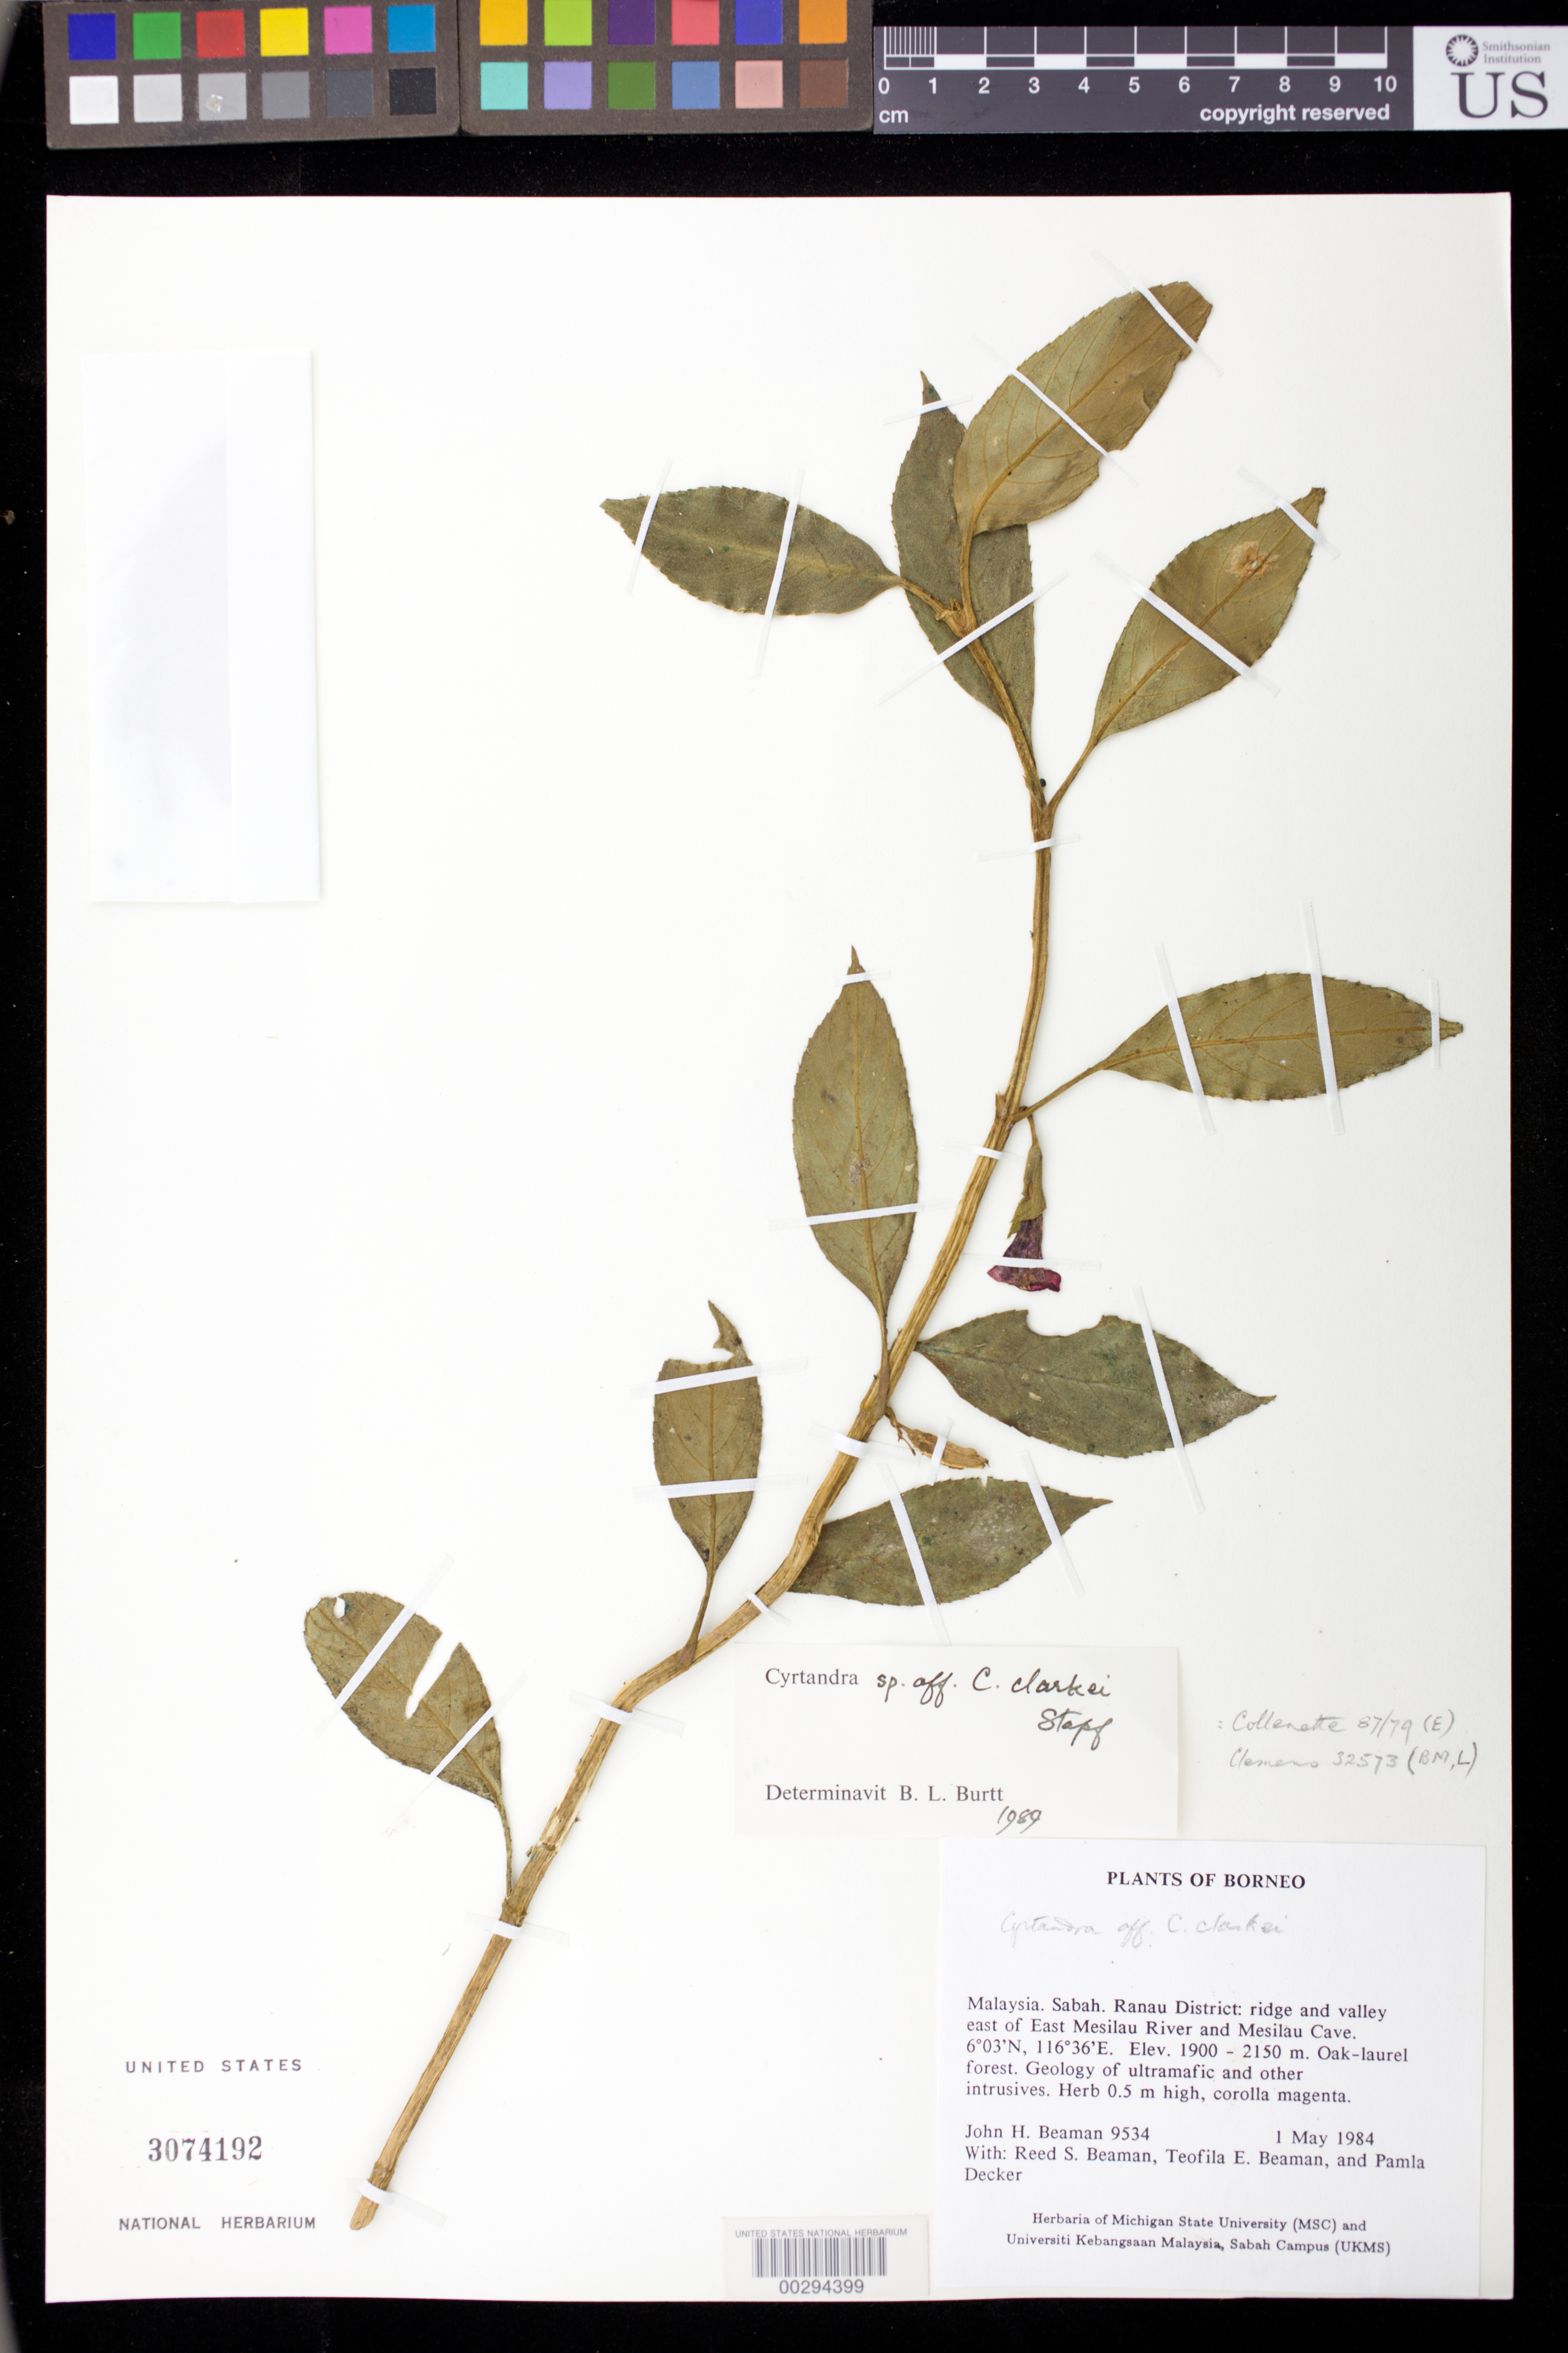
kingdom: Plantae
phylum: Tracheophyta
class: Magnoliopsida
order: Lamiales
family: Gesneriaceae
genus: Cyrtandra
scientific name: Cyrtandra clarkei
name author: Vatke ex Skottsb.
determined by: Burtt, B. L.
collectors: J. H. Beaman, R. S. Beaman, T. E. Beaman & P. Decker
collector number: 9534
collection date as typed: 01 May 1984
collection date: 1984-05-01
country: Malaysia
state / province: Sabah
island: Borneo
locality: Ranau dist, ridge and valley e of east mesilau river and mesilau cave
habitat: Oak-laurel forest, geology of ultramafic and other intrusives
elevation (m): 1900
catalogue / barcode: US 3074192